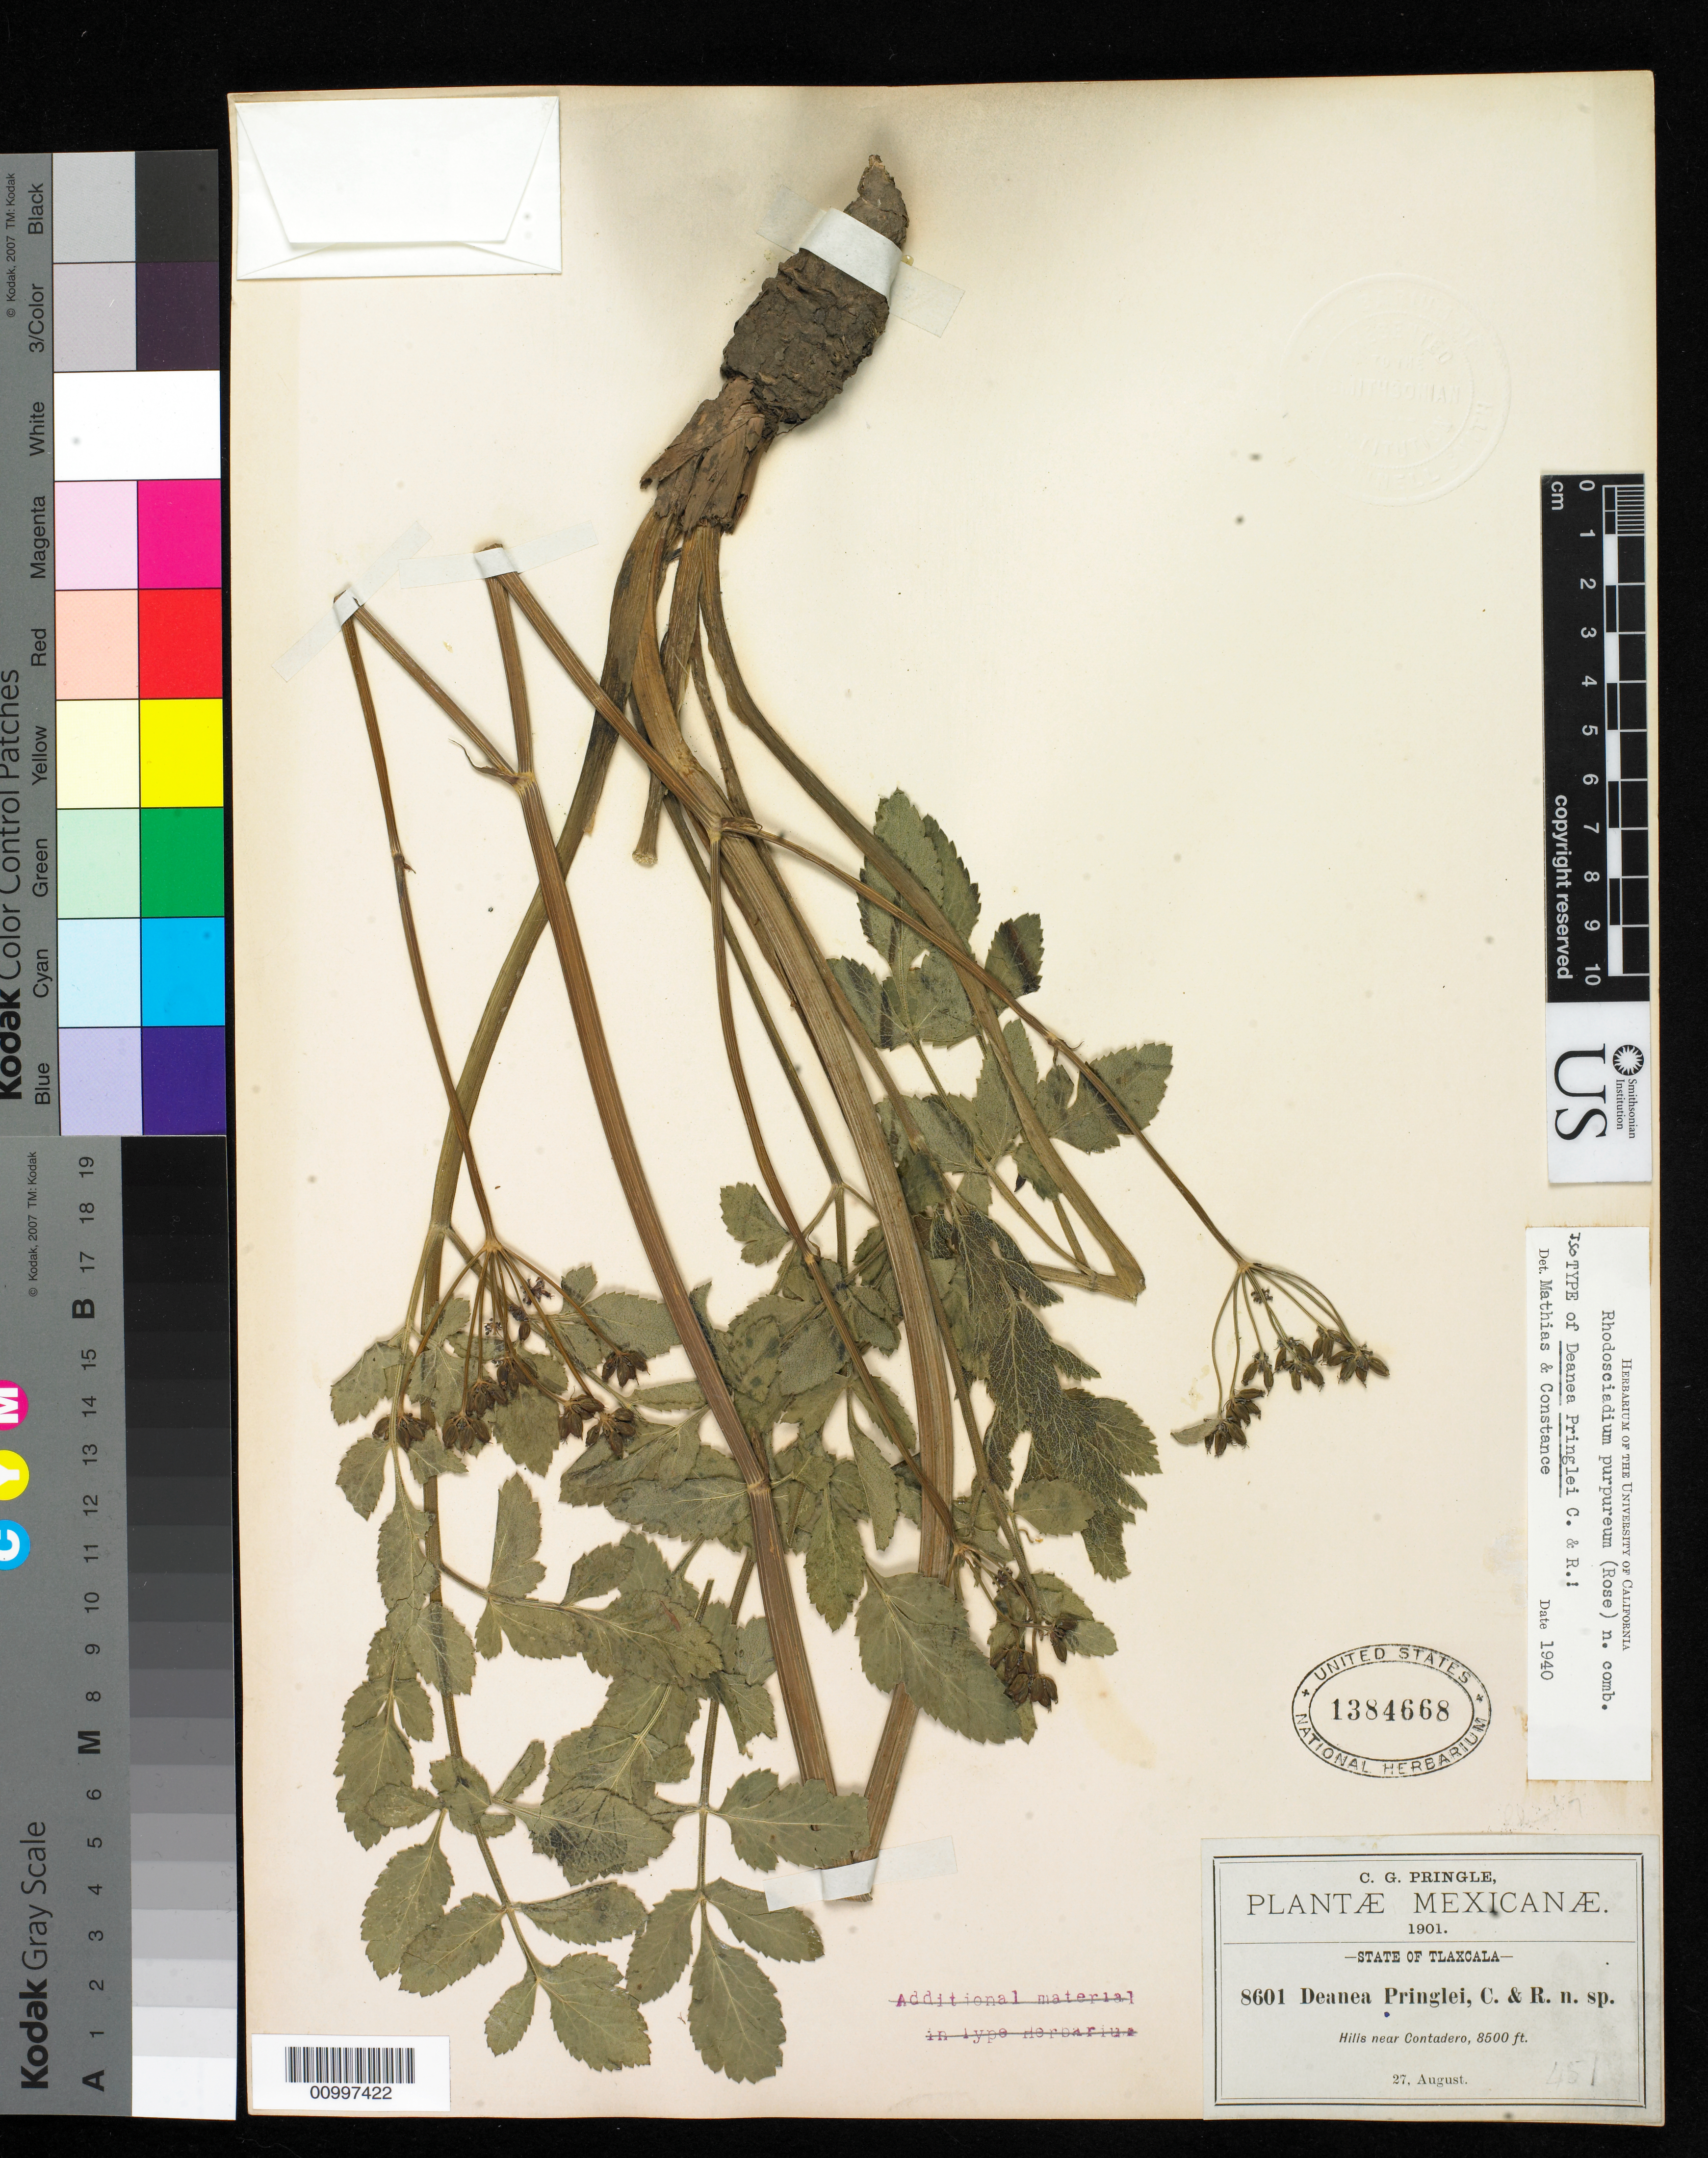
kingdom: Plantae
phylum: Tracheophyta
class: Magnoliopsida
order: Apiales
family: Apiaceae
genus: Deanea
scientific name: Deanea pringlei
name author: Rose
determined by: Mathias, M. E.; Constance, L.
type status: Isotype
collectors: C. G. Pringle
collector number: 8601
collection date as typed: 27 Aug 1901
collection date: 1901-08-27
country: Mexico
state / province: Tlaxcala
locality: Hills near Contadero.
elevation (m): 2591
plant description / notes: From the herbarium of J. Donnell Smith.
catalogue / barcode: US 1384668